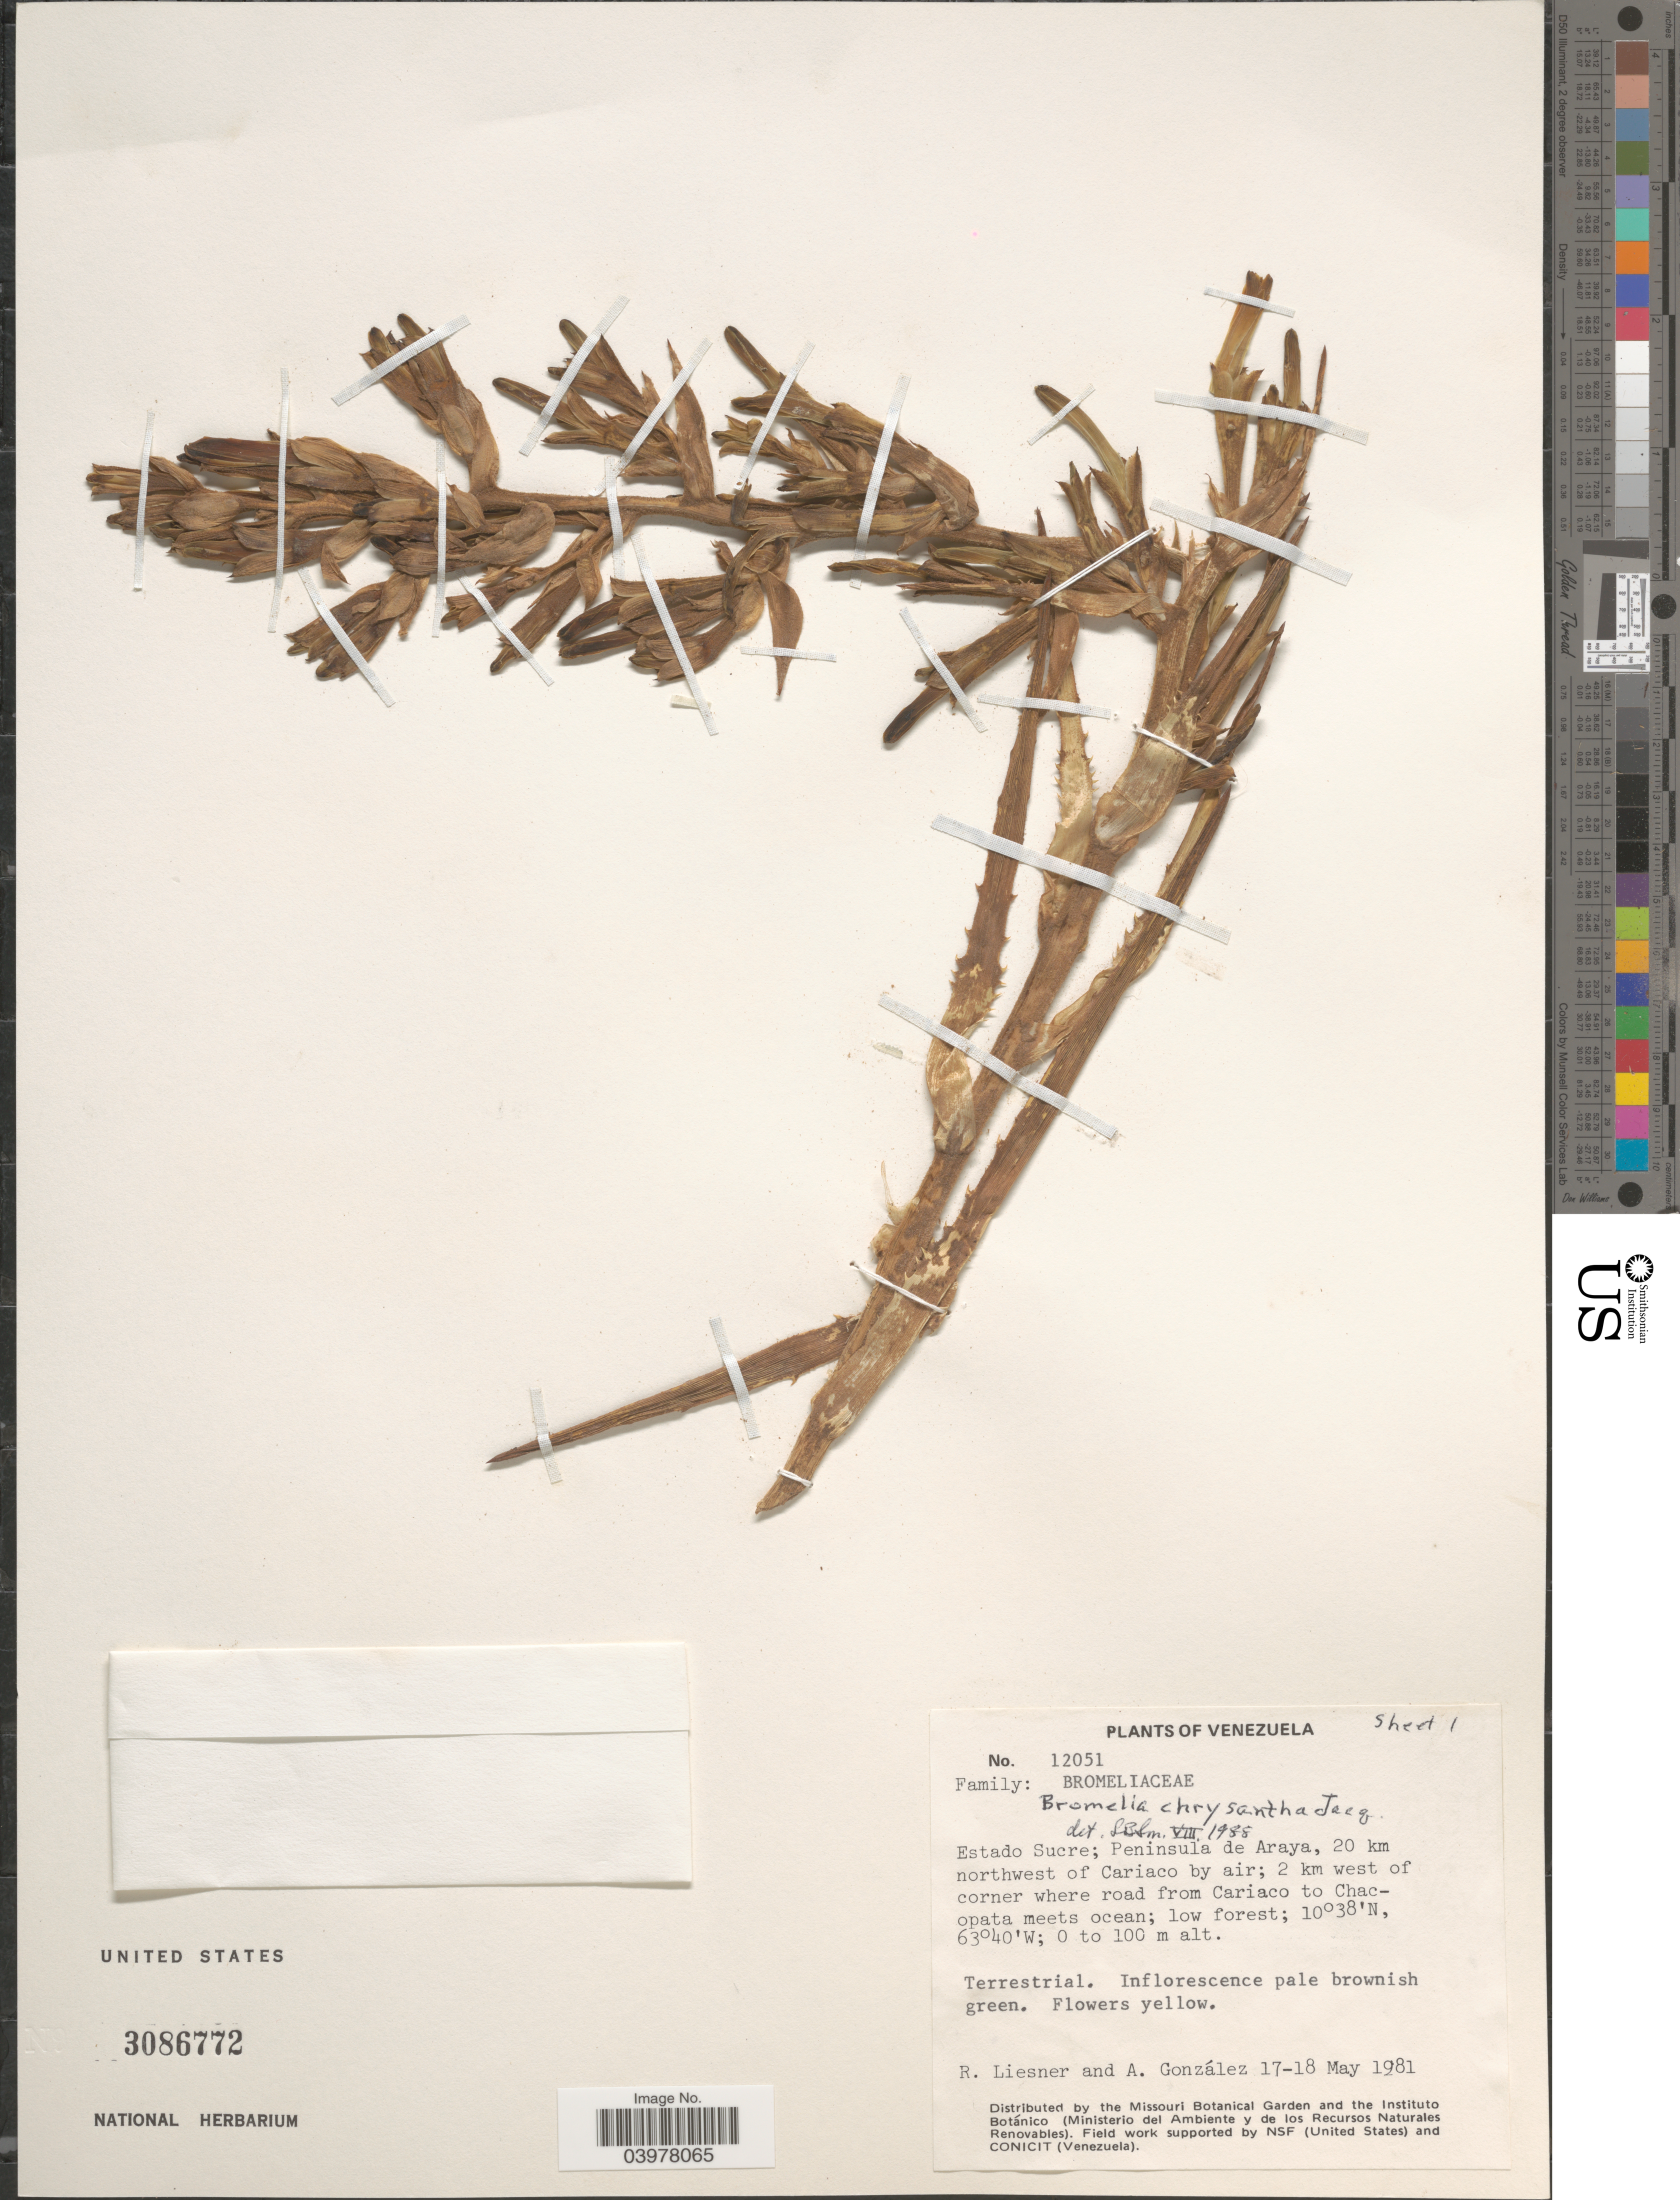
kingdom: Plantae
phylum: Tracheophyta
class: Liliopsida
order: Poales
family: Bromeliaceae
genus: Bromelia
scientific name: Bromelia chrysantha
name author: Jacq.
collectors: R. L. Liesner & A. C. González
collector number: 12051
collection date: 1981-05-17/1981-05-18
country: Venezuela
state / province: Sucre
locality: Peninsula de Araya, 20 km northwest of Cariaco by air; 2 km west of corner where road from Cariaco to Chacopata meets ocean.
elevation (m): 0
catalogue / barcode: US 3086772